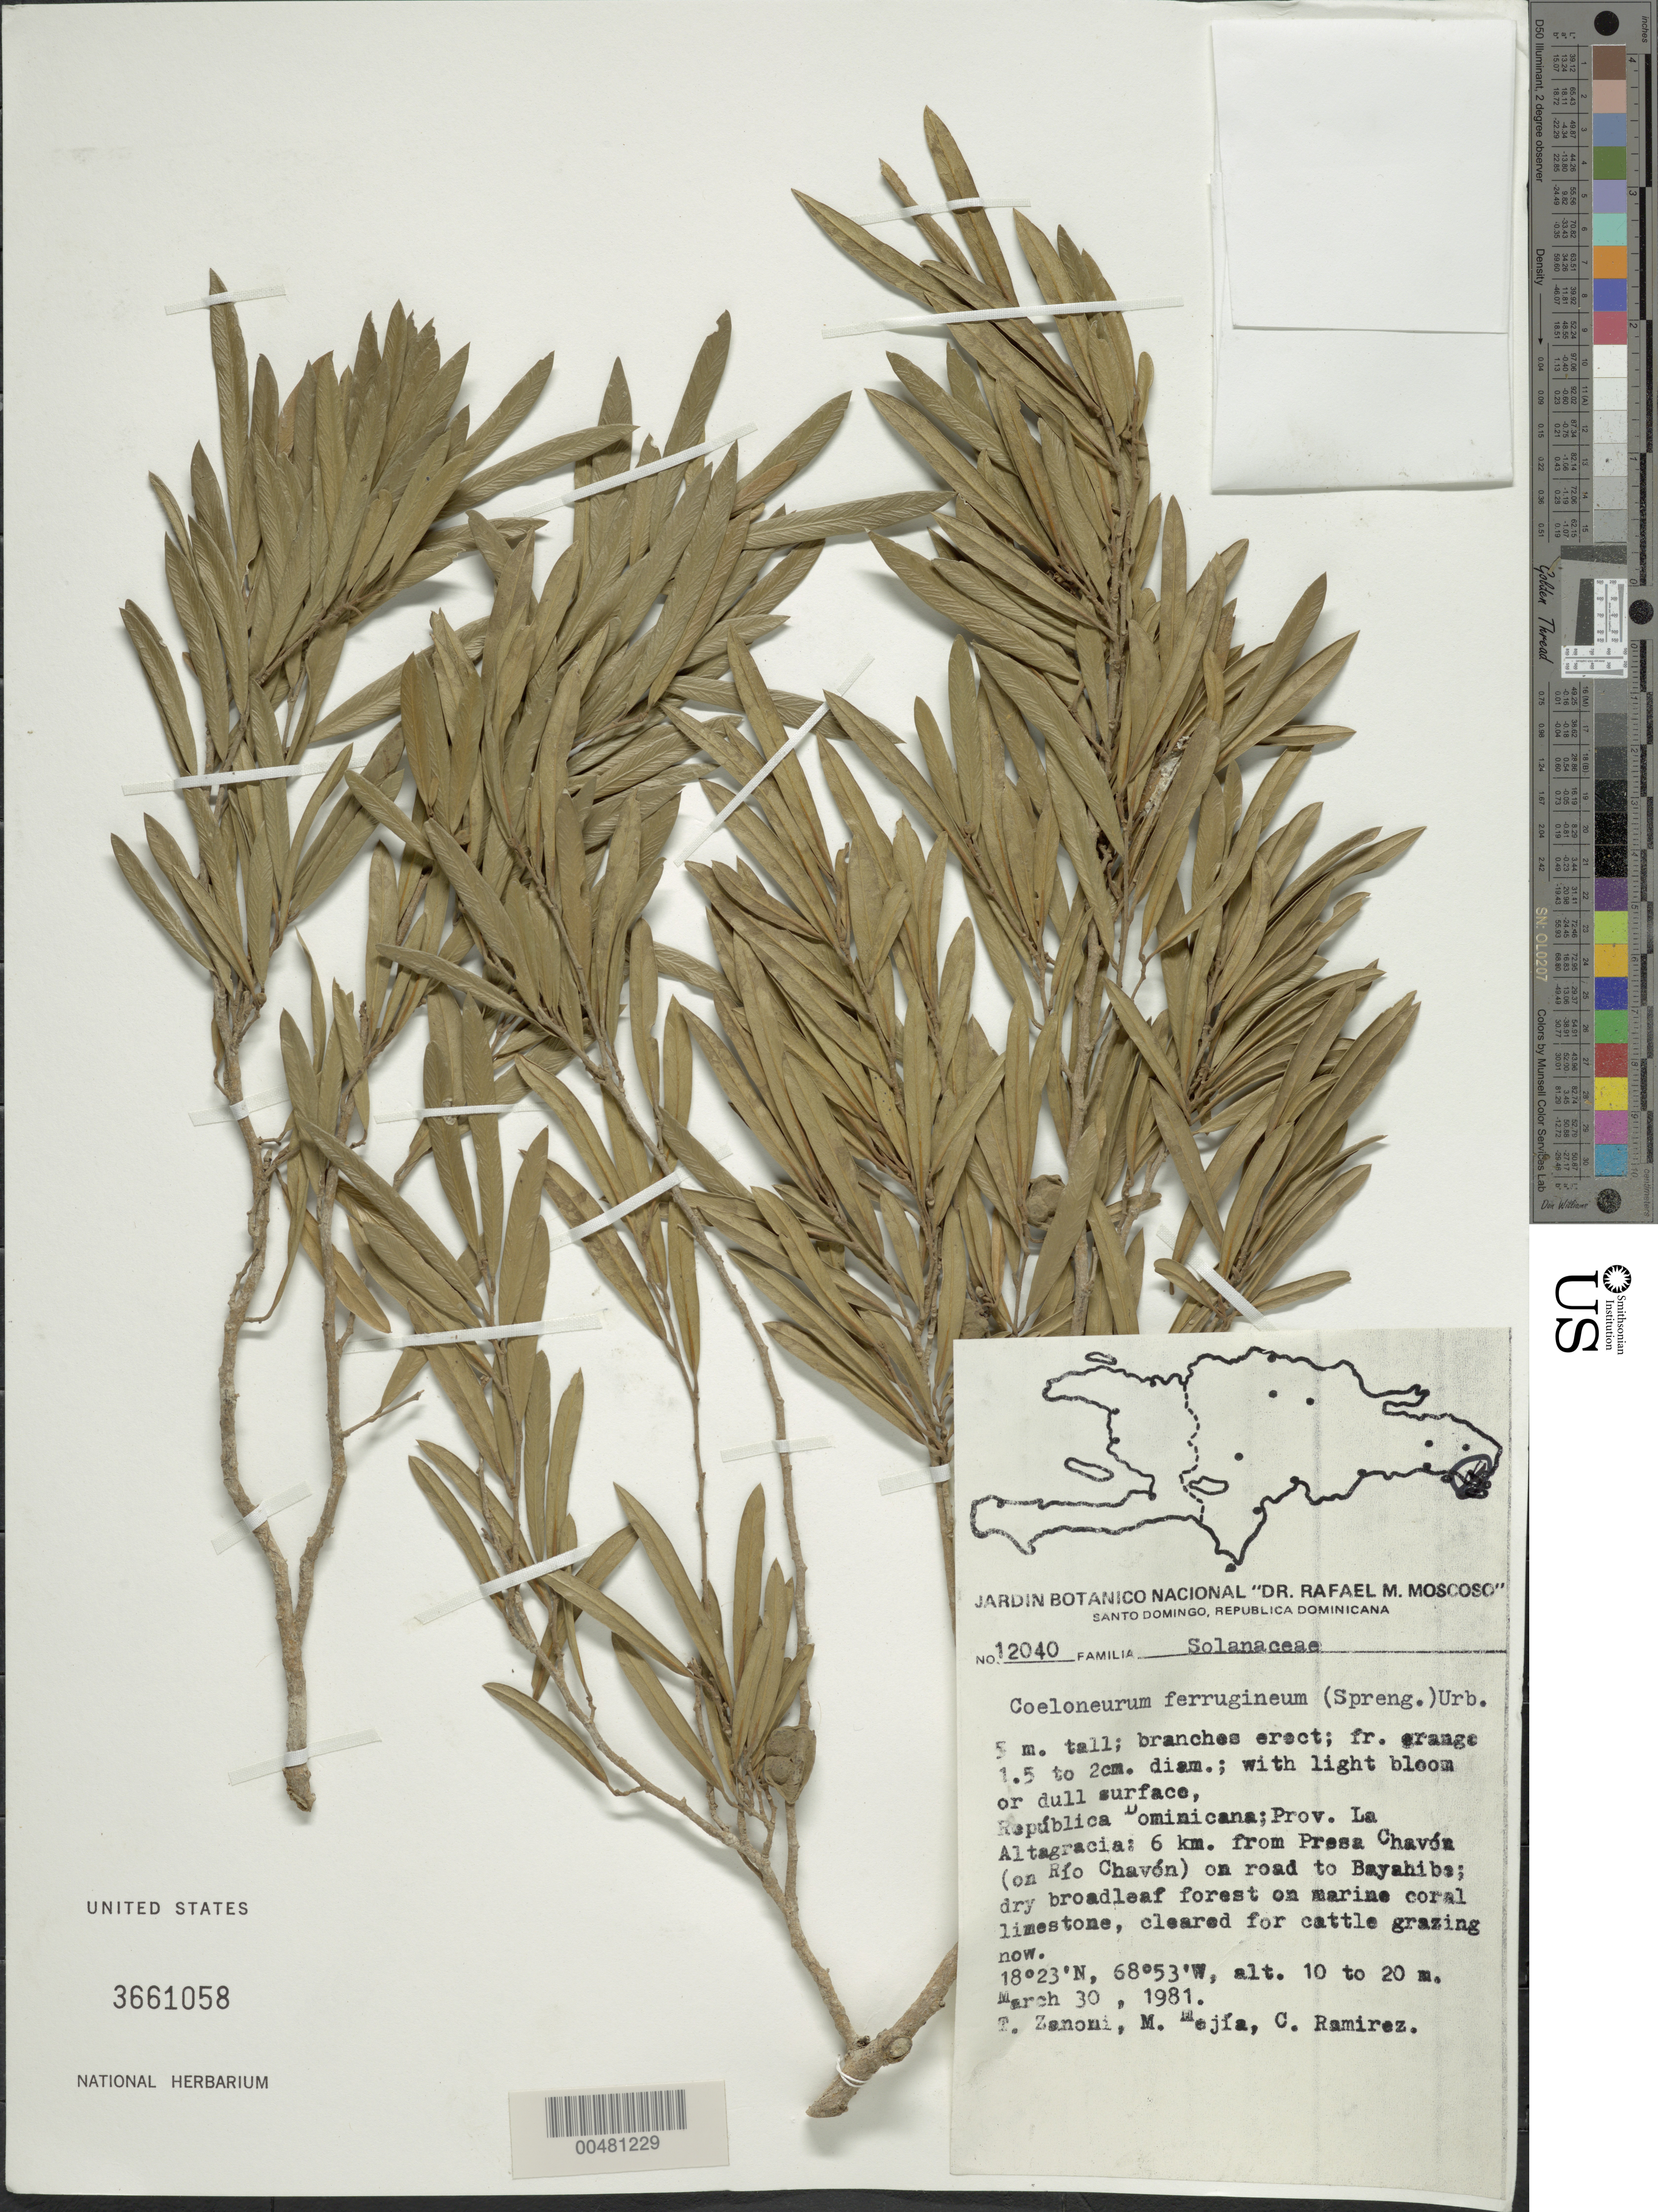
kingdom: Plantae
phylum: Tracheophyta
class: Magnoliopsida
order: Solanales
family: Solanaceae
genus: Coeloneurum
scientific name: Coeloneurum ferrugineum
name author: (Spreng.) Urb.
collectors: T. A. Zanoni, M. Mejia & C. Ramirez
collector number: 12040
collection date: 1981-03-30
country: Dominican Republic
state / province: La Altagracia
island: Hispaniola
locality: Pressa Chavóa (on Río Chavón), 6 km on road to Bayahibe.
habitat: Dry broadleaf forest on marine coral limestone,cleared for cattle grazing now.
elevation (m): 10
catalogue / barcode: US 3661058